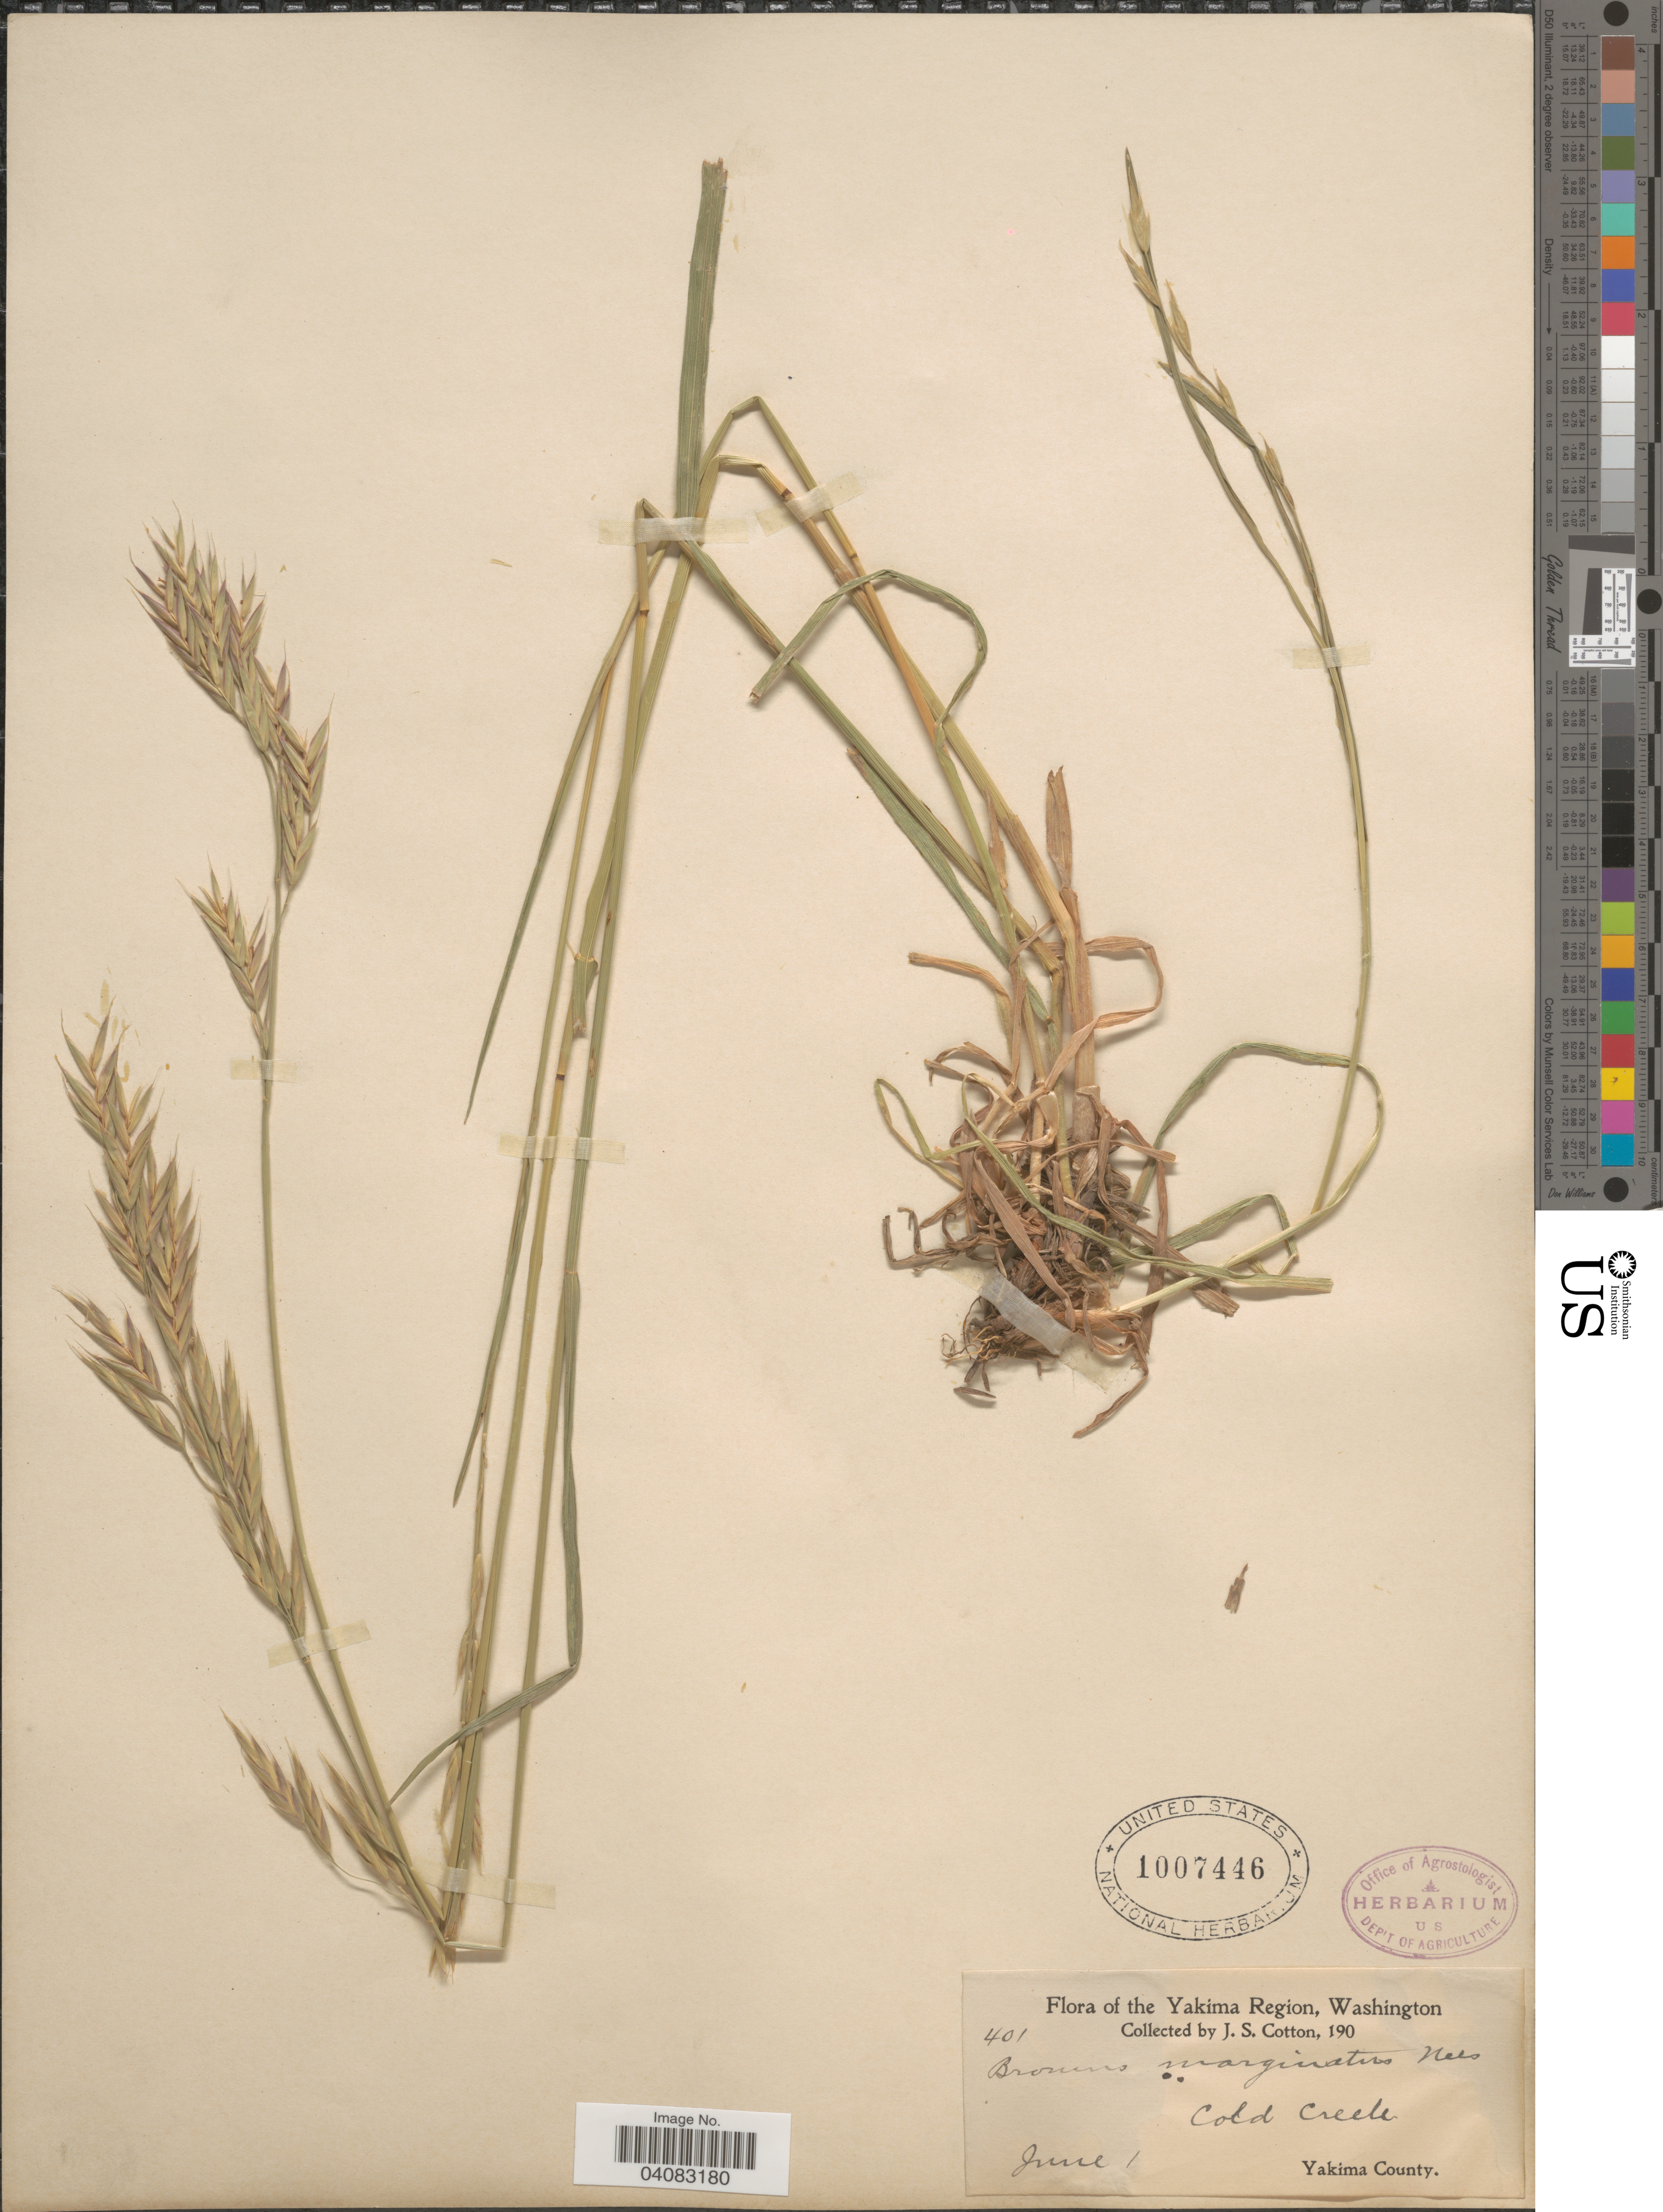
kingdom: Plantae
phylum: Tracheophyta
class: Liliopsida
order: Poales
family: Poaceae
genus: Bromus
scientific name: Bromus marginatus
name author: Nees ex Steud.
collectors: J. S. Cotton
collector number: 401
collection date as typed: Transcribed d/m/y: /6/1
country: United States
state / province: Washington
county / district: Yakima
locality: The Yakima Region. Cold Creek. Yakima County.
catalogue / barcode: US 1007446